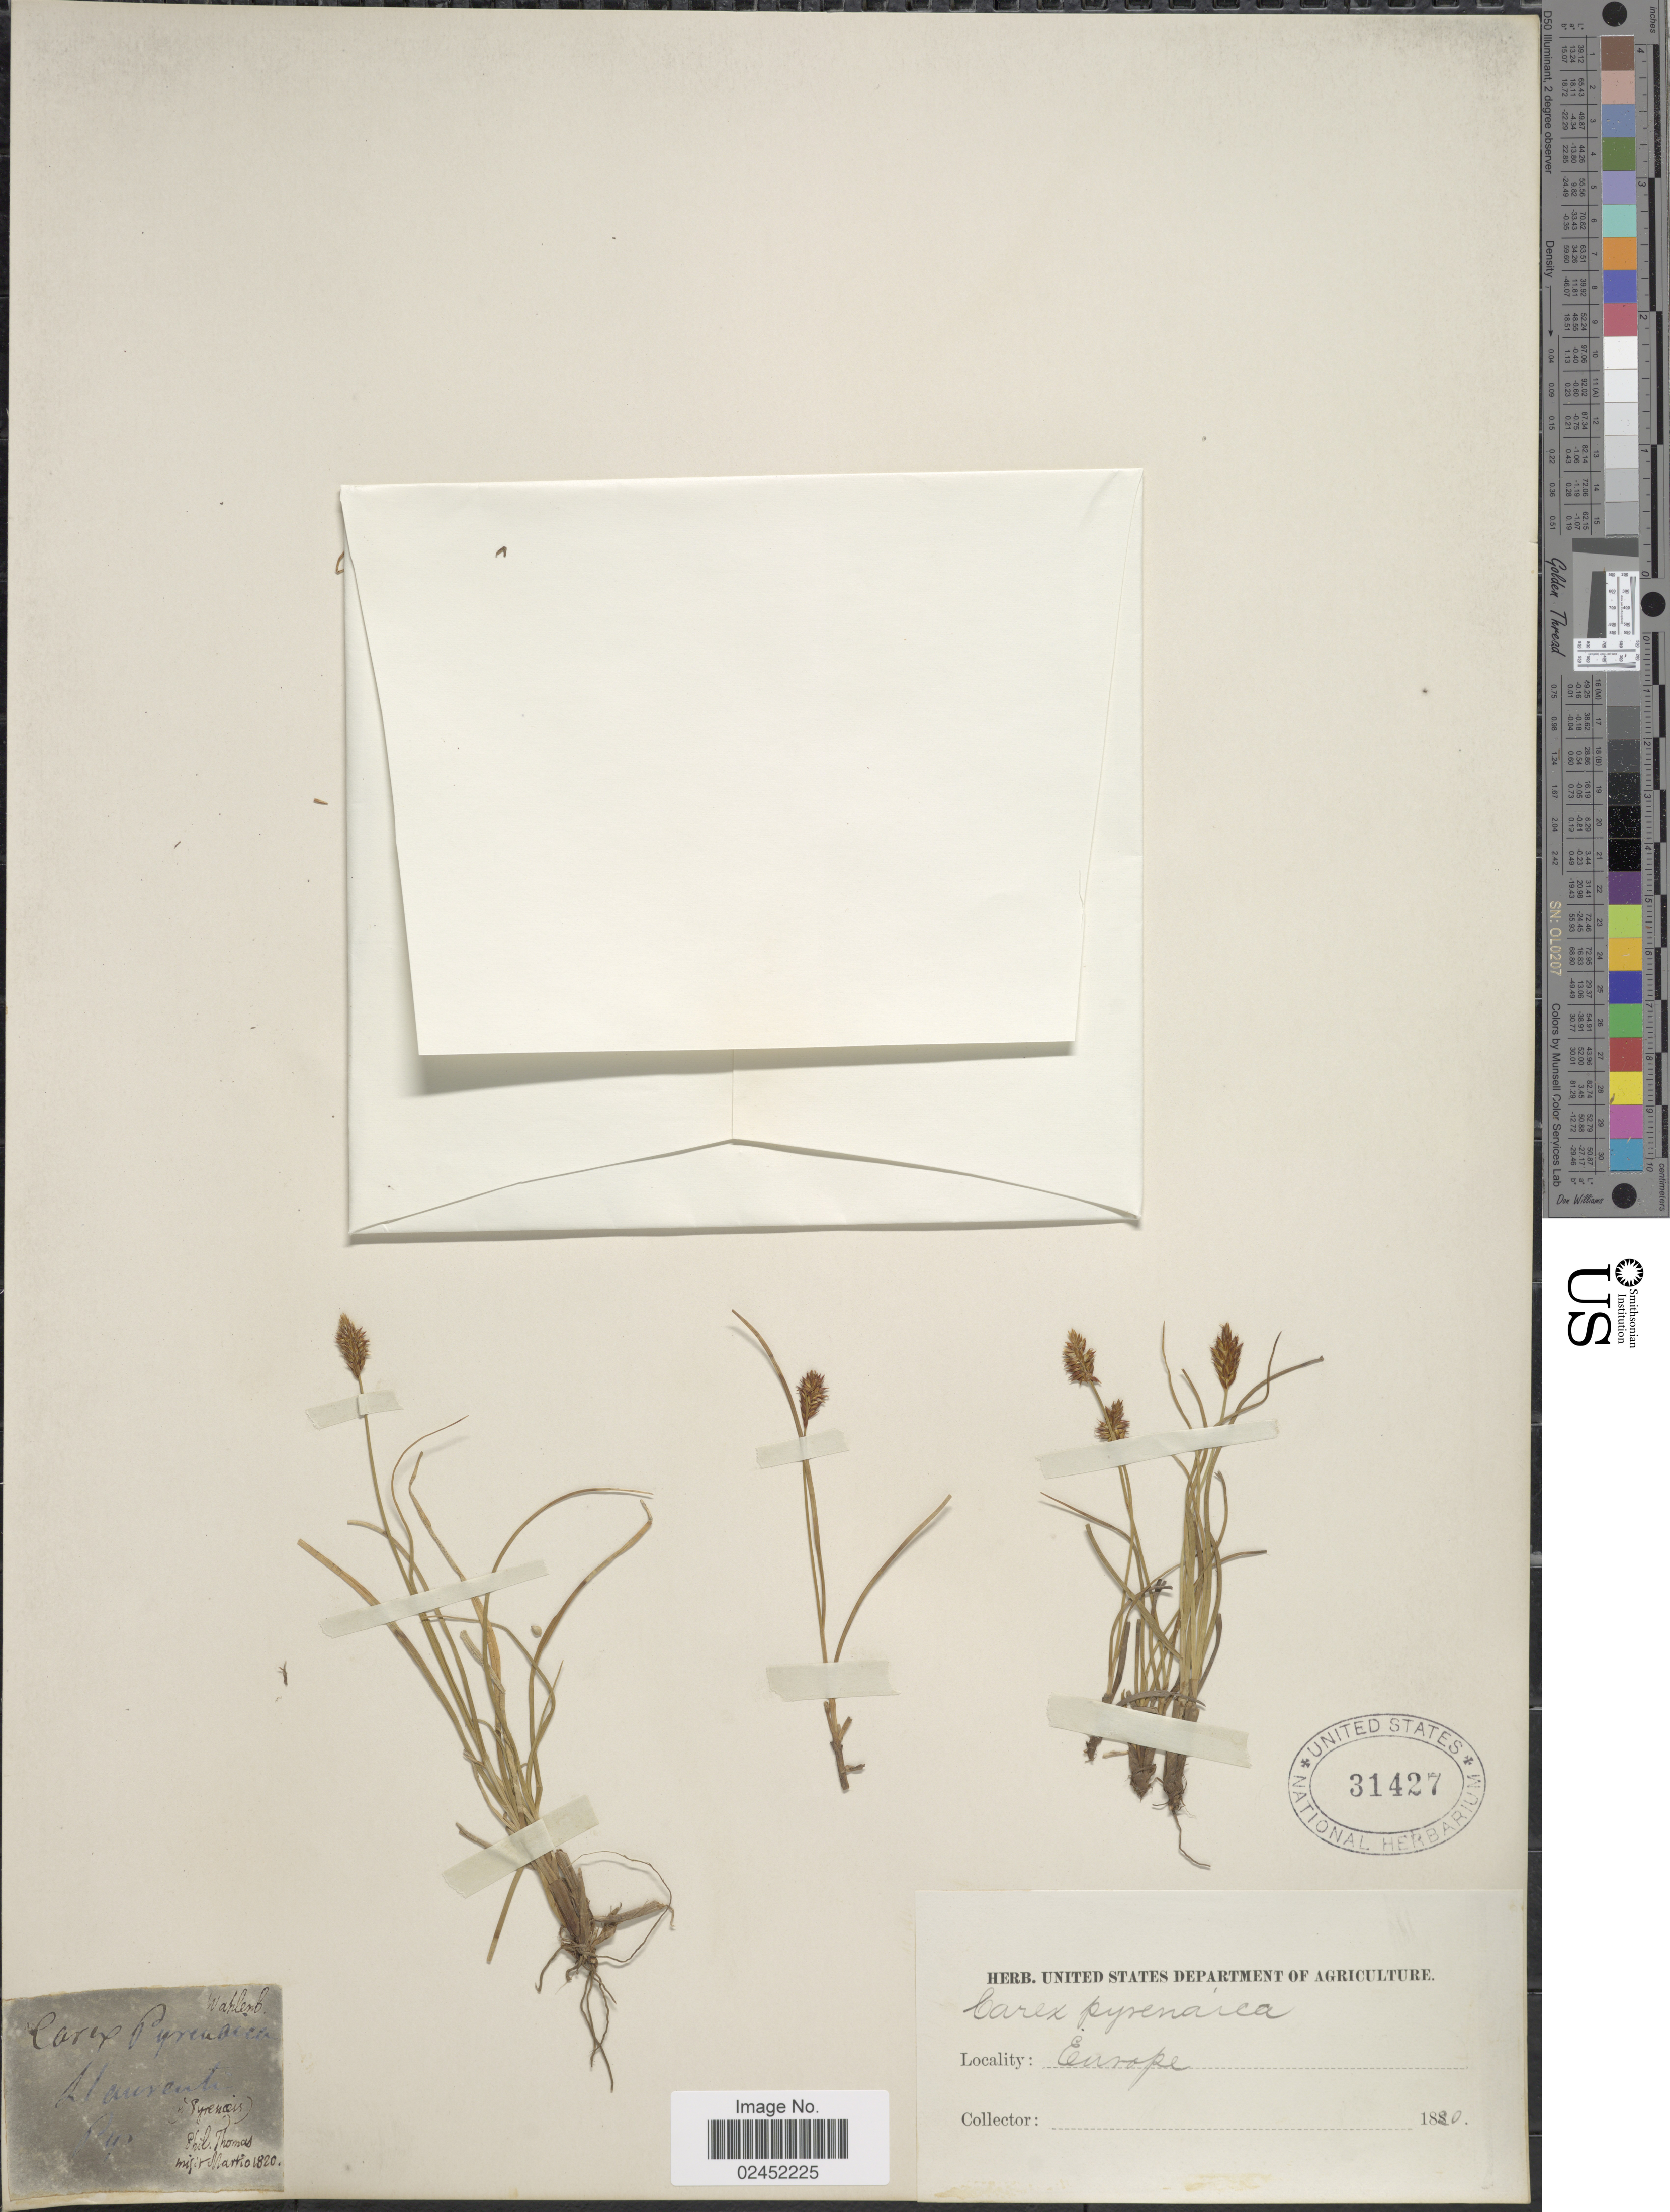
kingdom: Plantae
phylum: Tracheophyta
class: Liliopsida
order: Poales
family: Cyperaceae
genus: Carex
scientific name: Carex pyrenaica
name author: Wahlenb.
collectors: ex herb. U. S. Department of Agriculture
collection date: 1820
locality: Europe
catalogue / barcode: US 31427